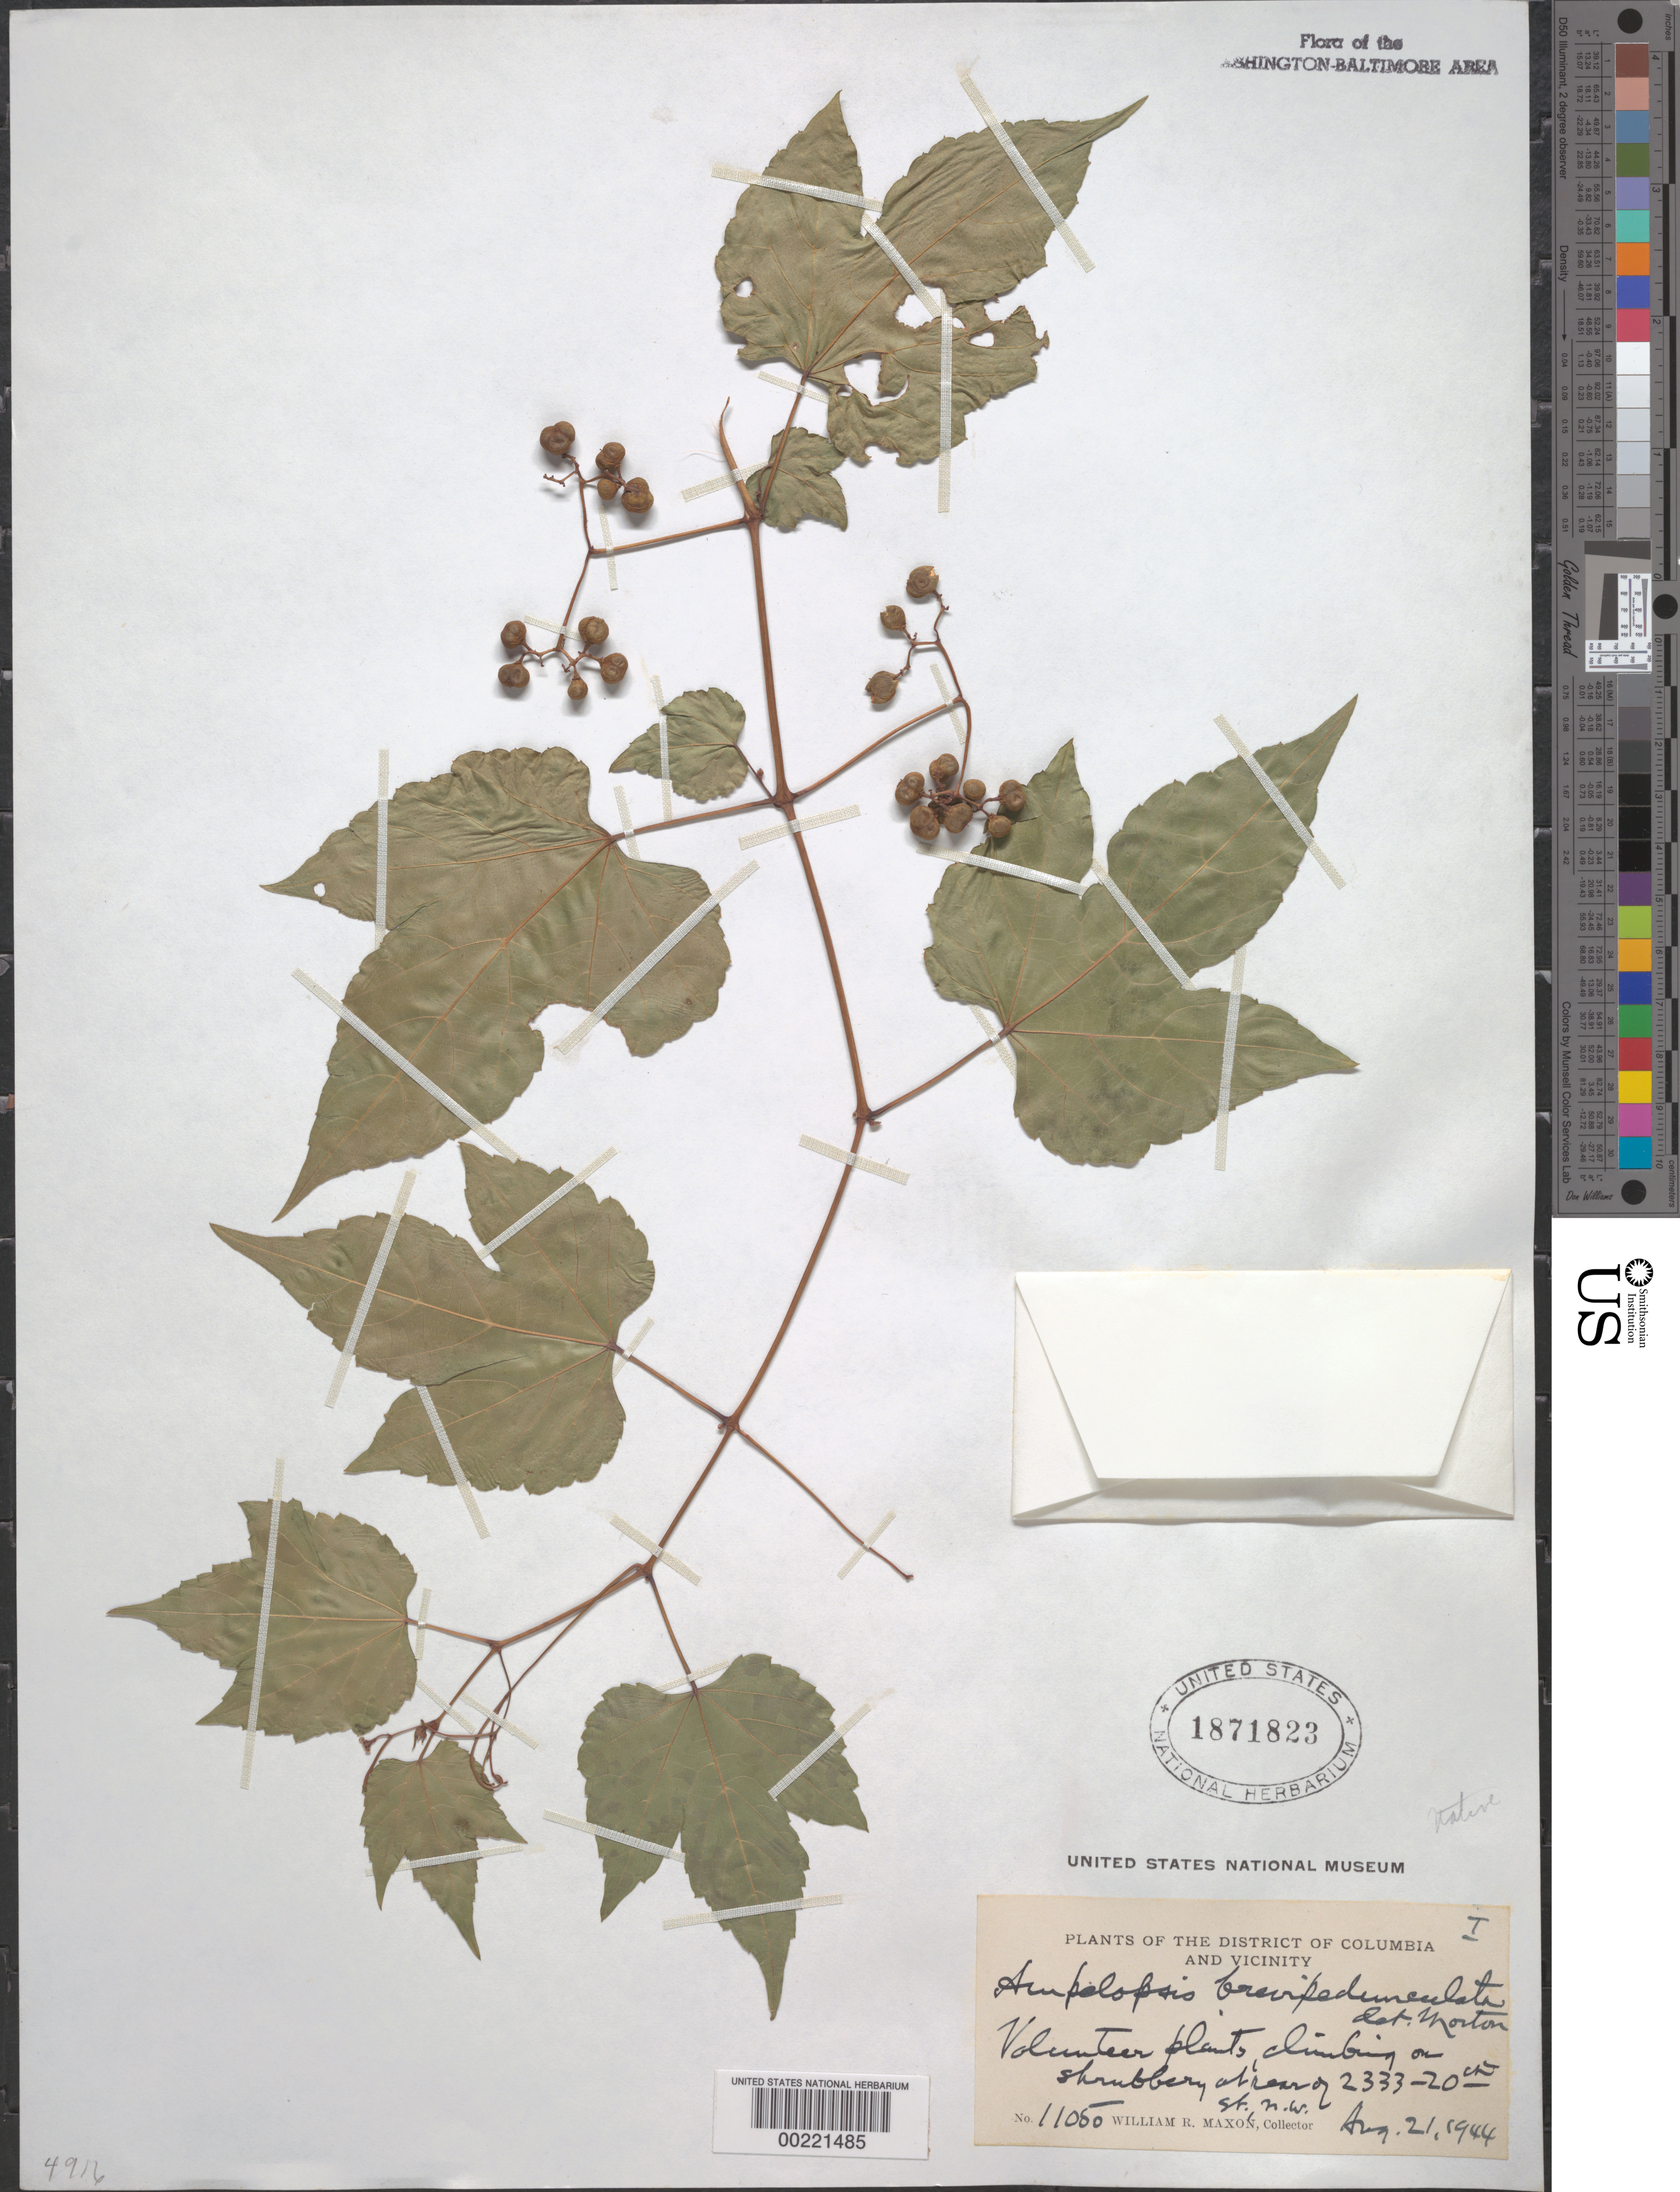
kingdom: Plantae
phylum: Tracheophyta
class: Magnoliopsida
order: Vitales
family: Vitaceae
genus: Ampelopsis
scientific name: Ampelopsis brevipedunculata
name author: (Maxim.) Trautv.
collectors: W. R. Maxon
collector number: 11050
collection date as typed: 21 Aug 1944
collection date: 1944-08-21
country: United States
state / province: District of Columbia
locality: Shrubbery at rear of 2333 20th St NW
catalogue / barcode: US 1871823